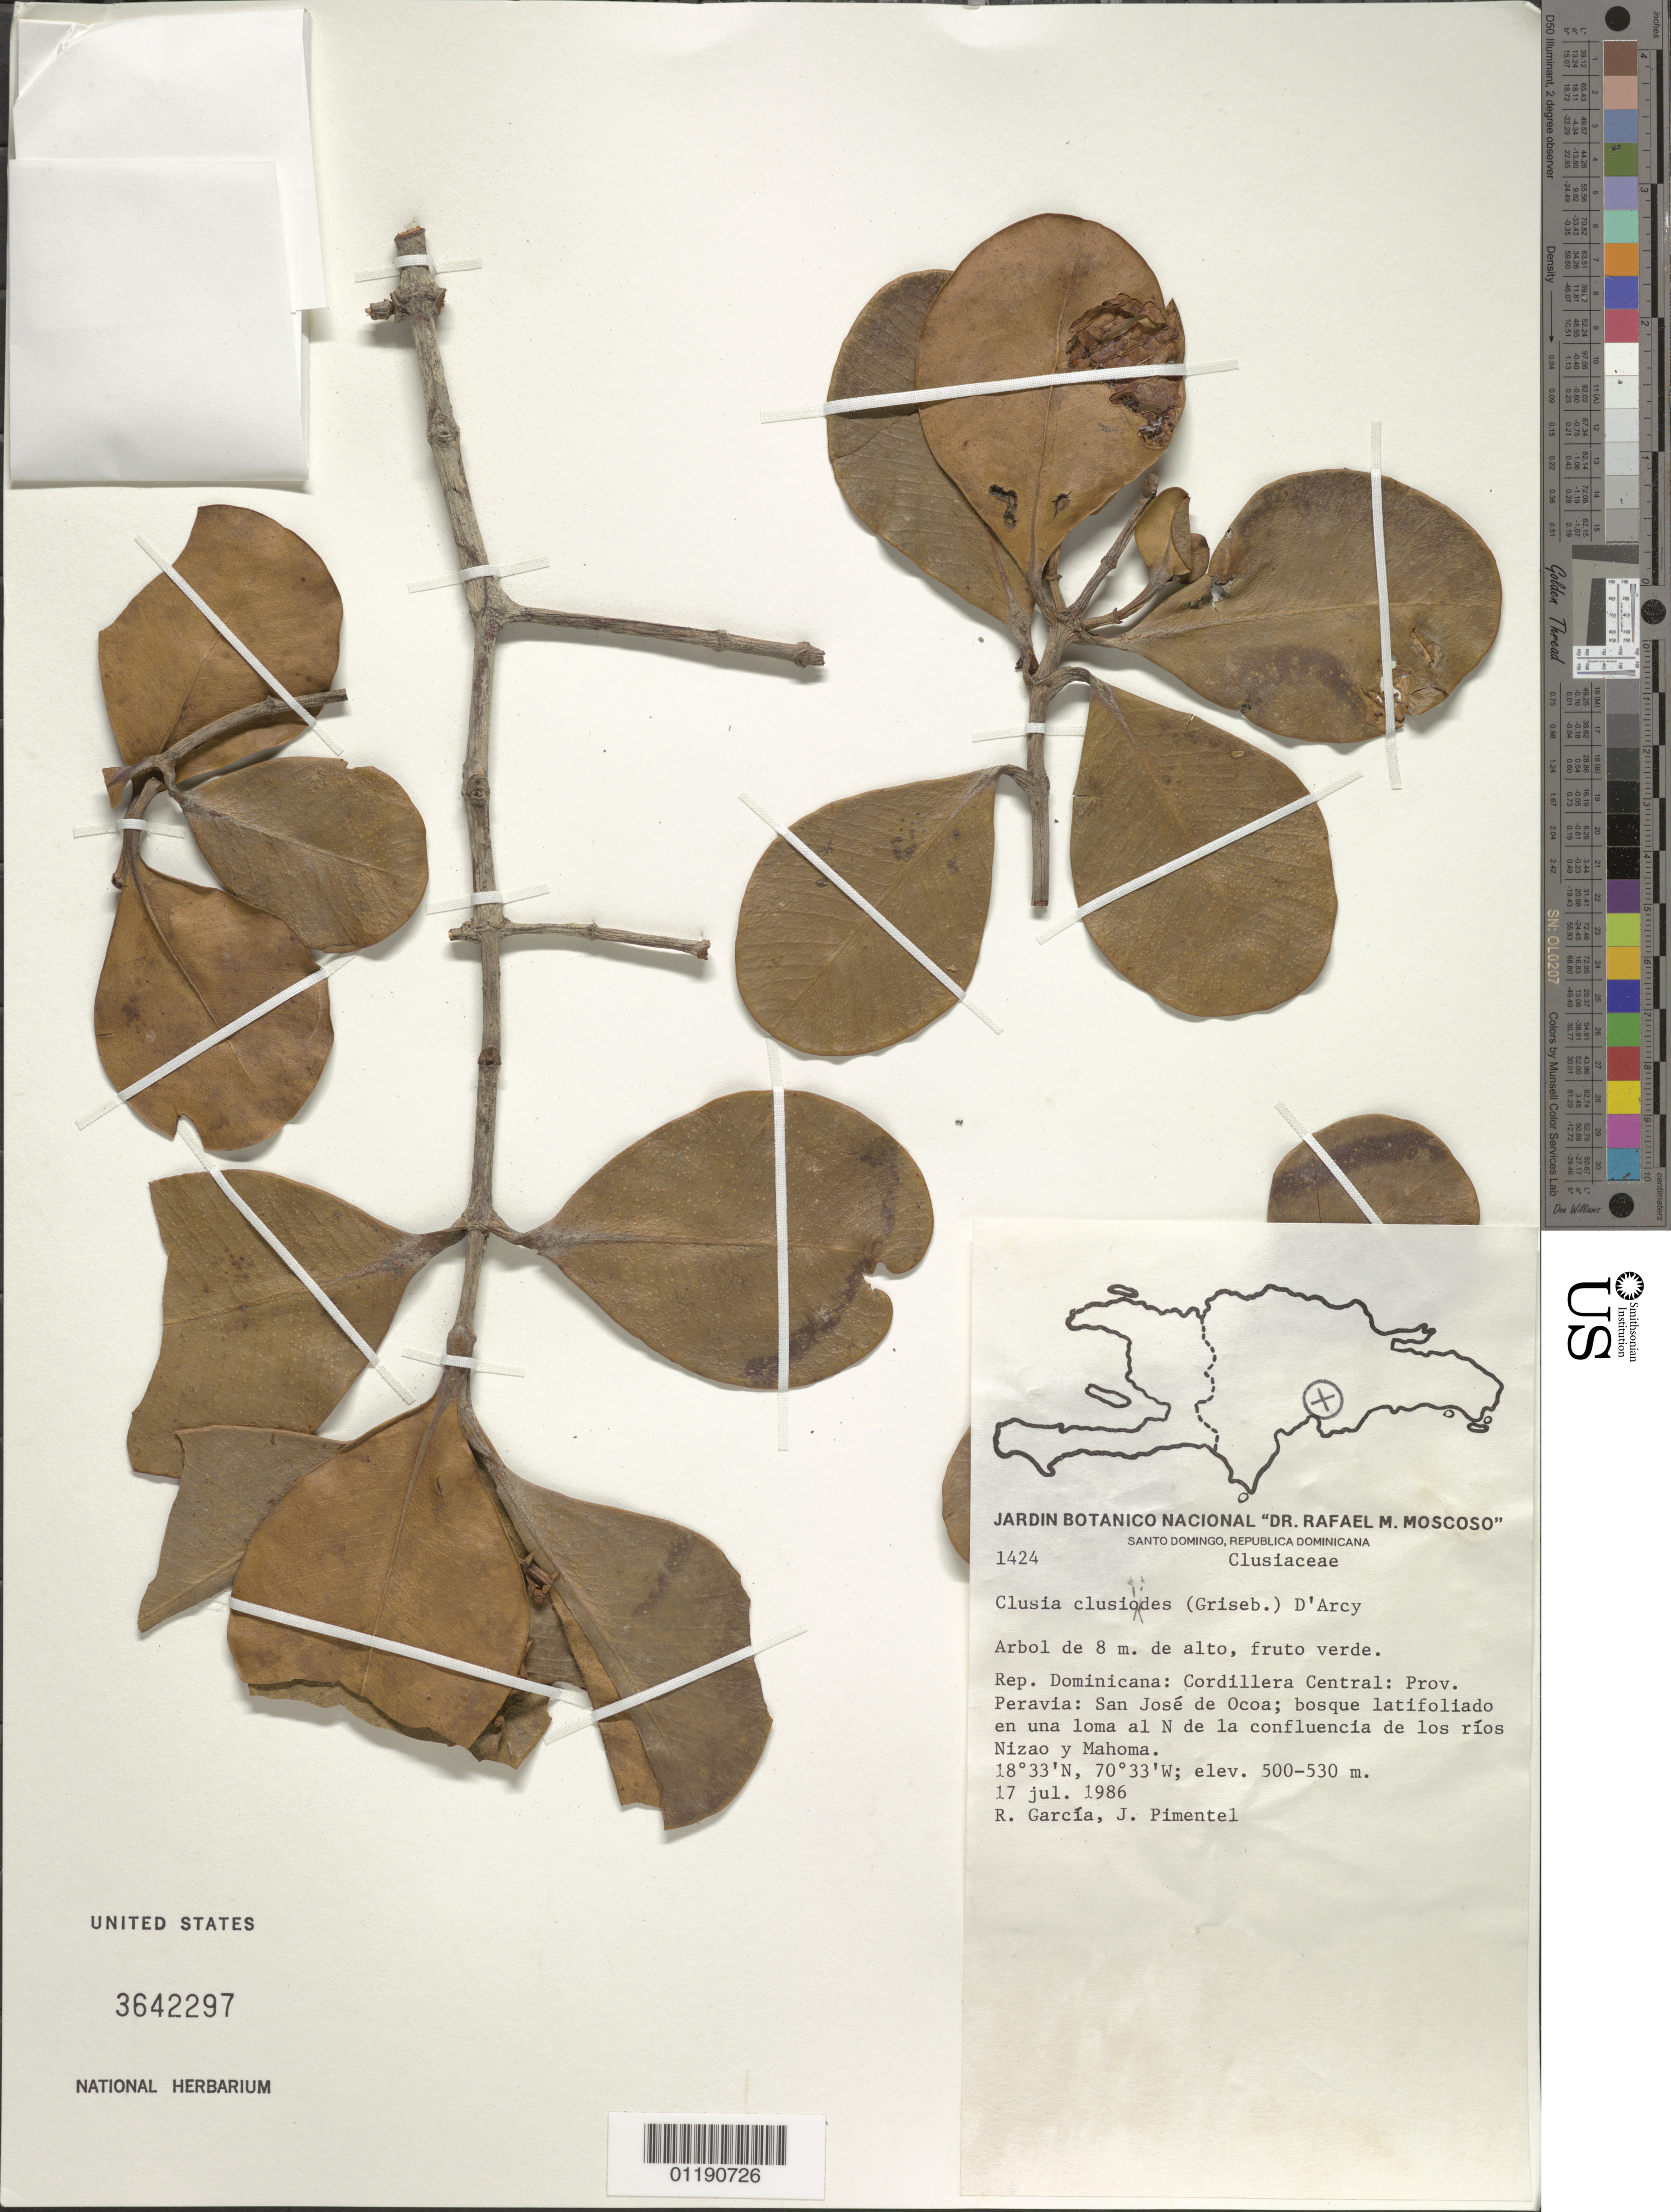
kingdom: Plantae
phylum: Tracheophyta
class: Magnoliopsida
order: Malpighiales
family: Clusiaceae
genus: Clusia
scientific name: Clusia clusioides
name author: (Griseb.) D'Arcy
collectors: R. G. García & J. Pimentel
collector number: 1424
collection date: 1986-07-17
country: Dominican Republic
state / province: Peravia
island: Hispaniola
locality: Cordillera Central: Prov. Peravia: San José de Ocoa.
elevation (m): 500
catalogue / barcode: US 3642297